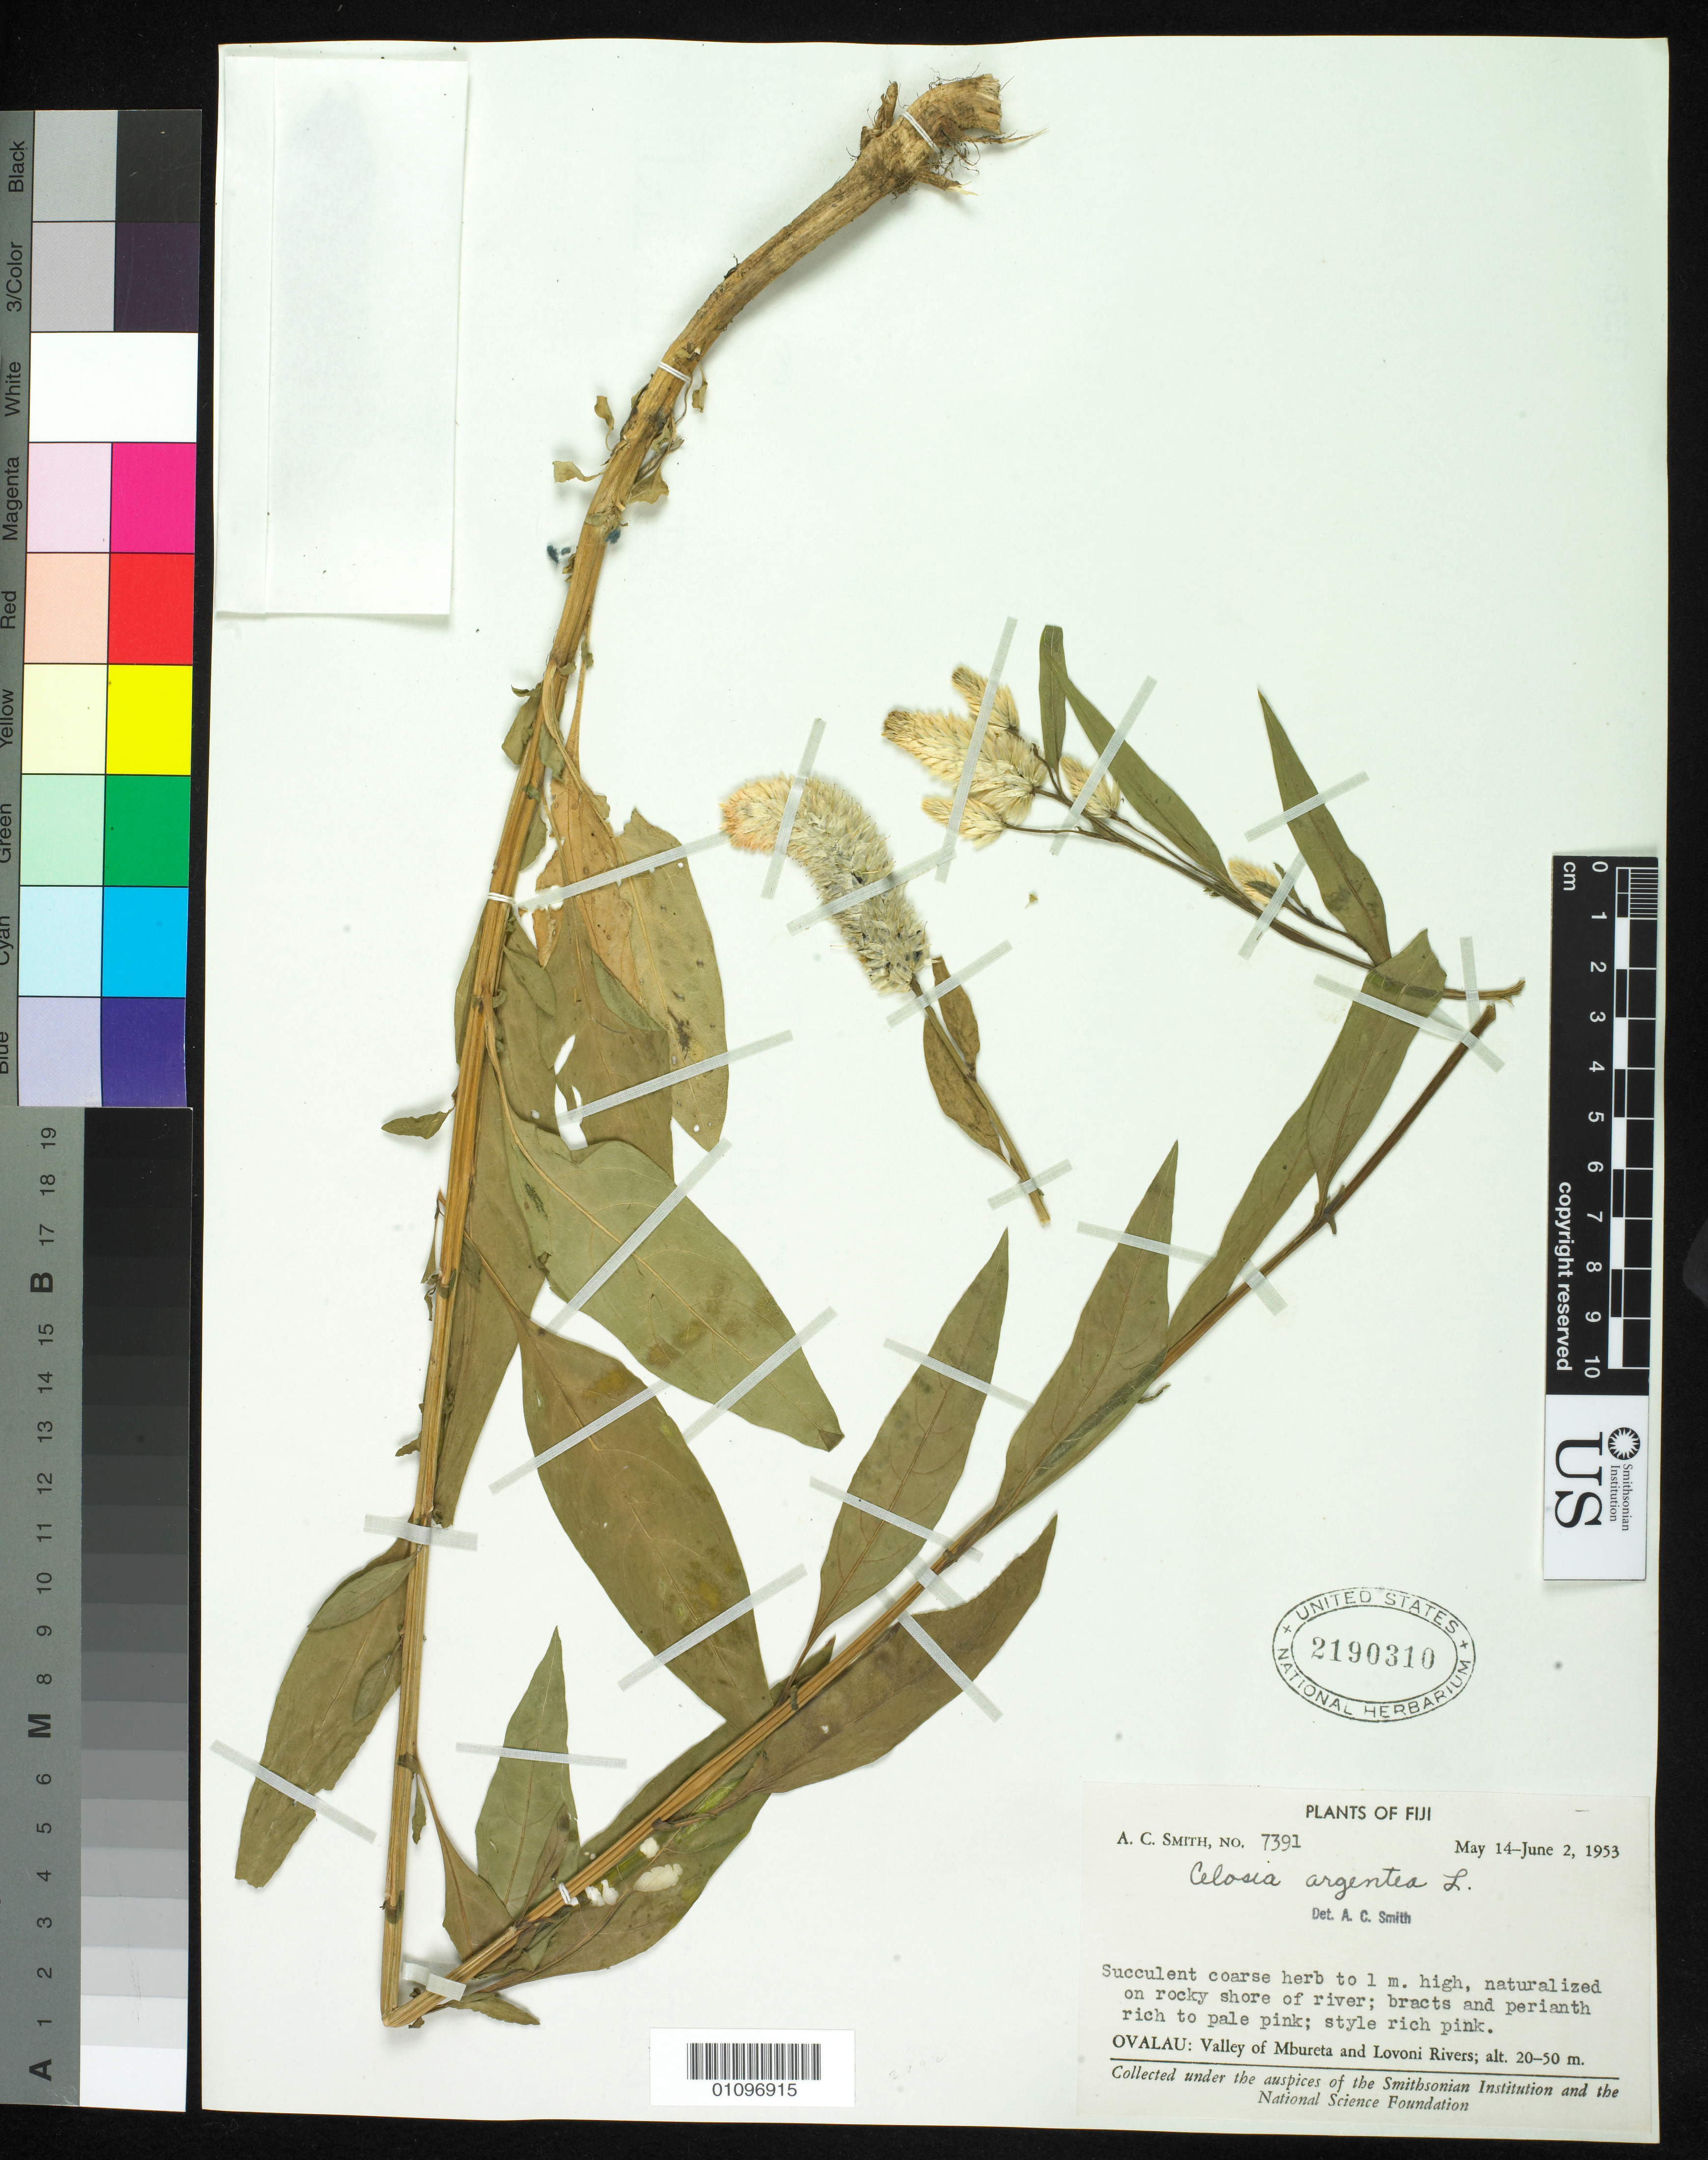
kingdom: Plantae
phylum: Tracheophyta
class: Magnoliopsida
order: Caryophyllales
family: Amaranthaceae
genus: Celosia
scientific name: Celosia argentea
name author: L.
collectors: A. C. Smith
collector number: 7391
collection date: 1953-05-14/1953-06-02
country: Fiji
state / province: Ovalau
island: Viti Levu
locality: Valley of Mbureta and Lovoni Rivers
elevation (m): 20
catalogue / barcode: US 2190310